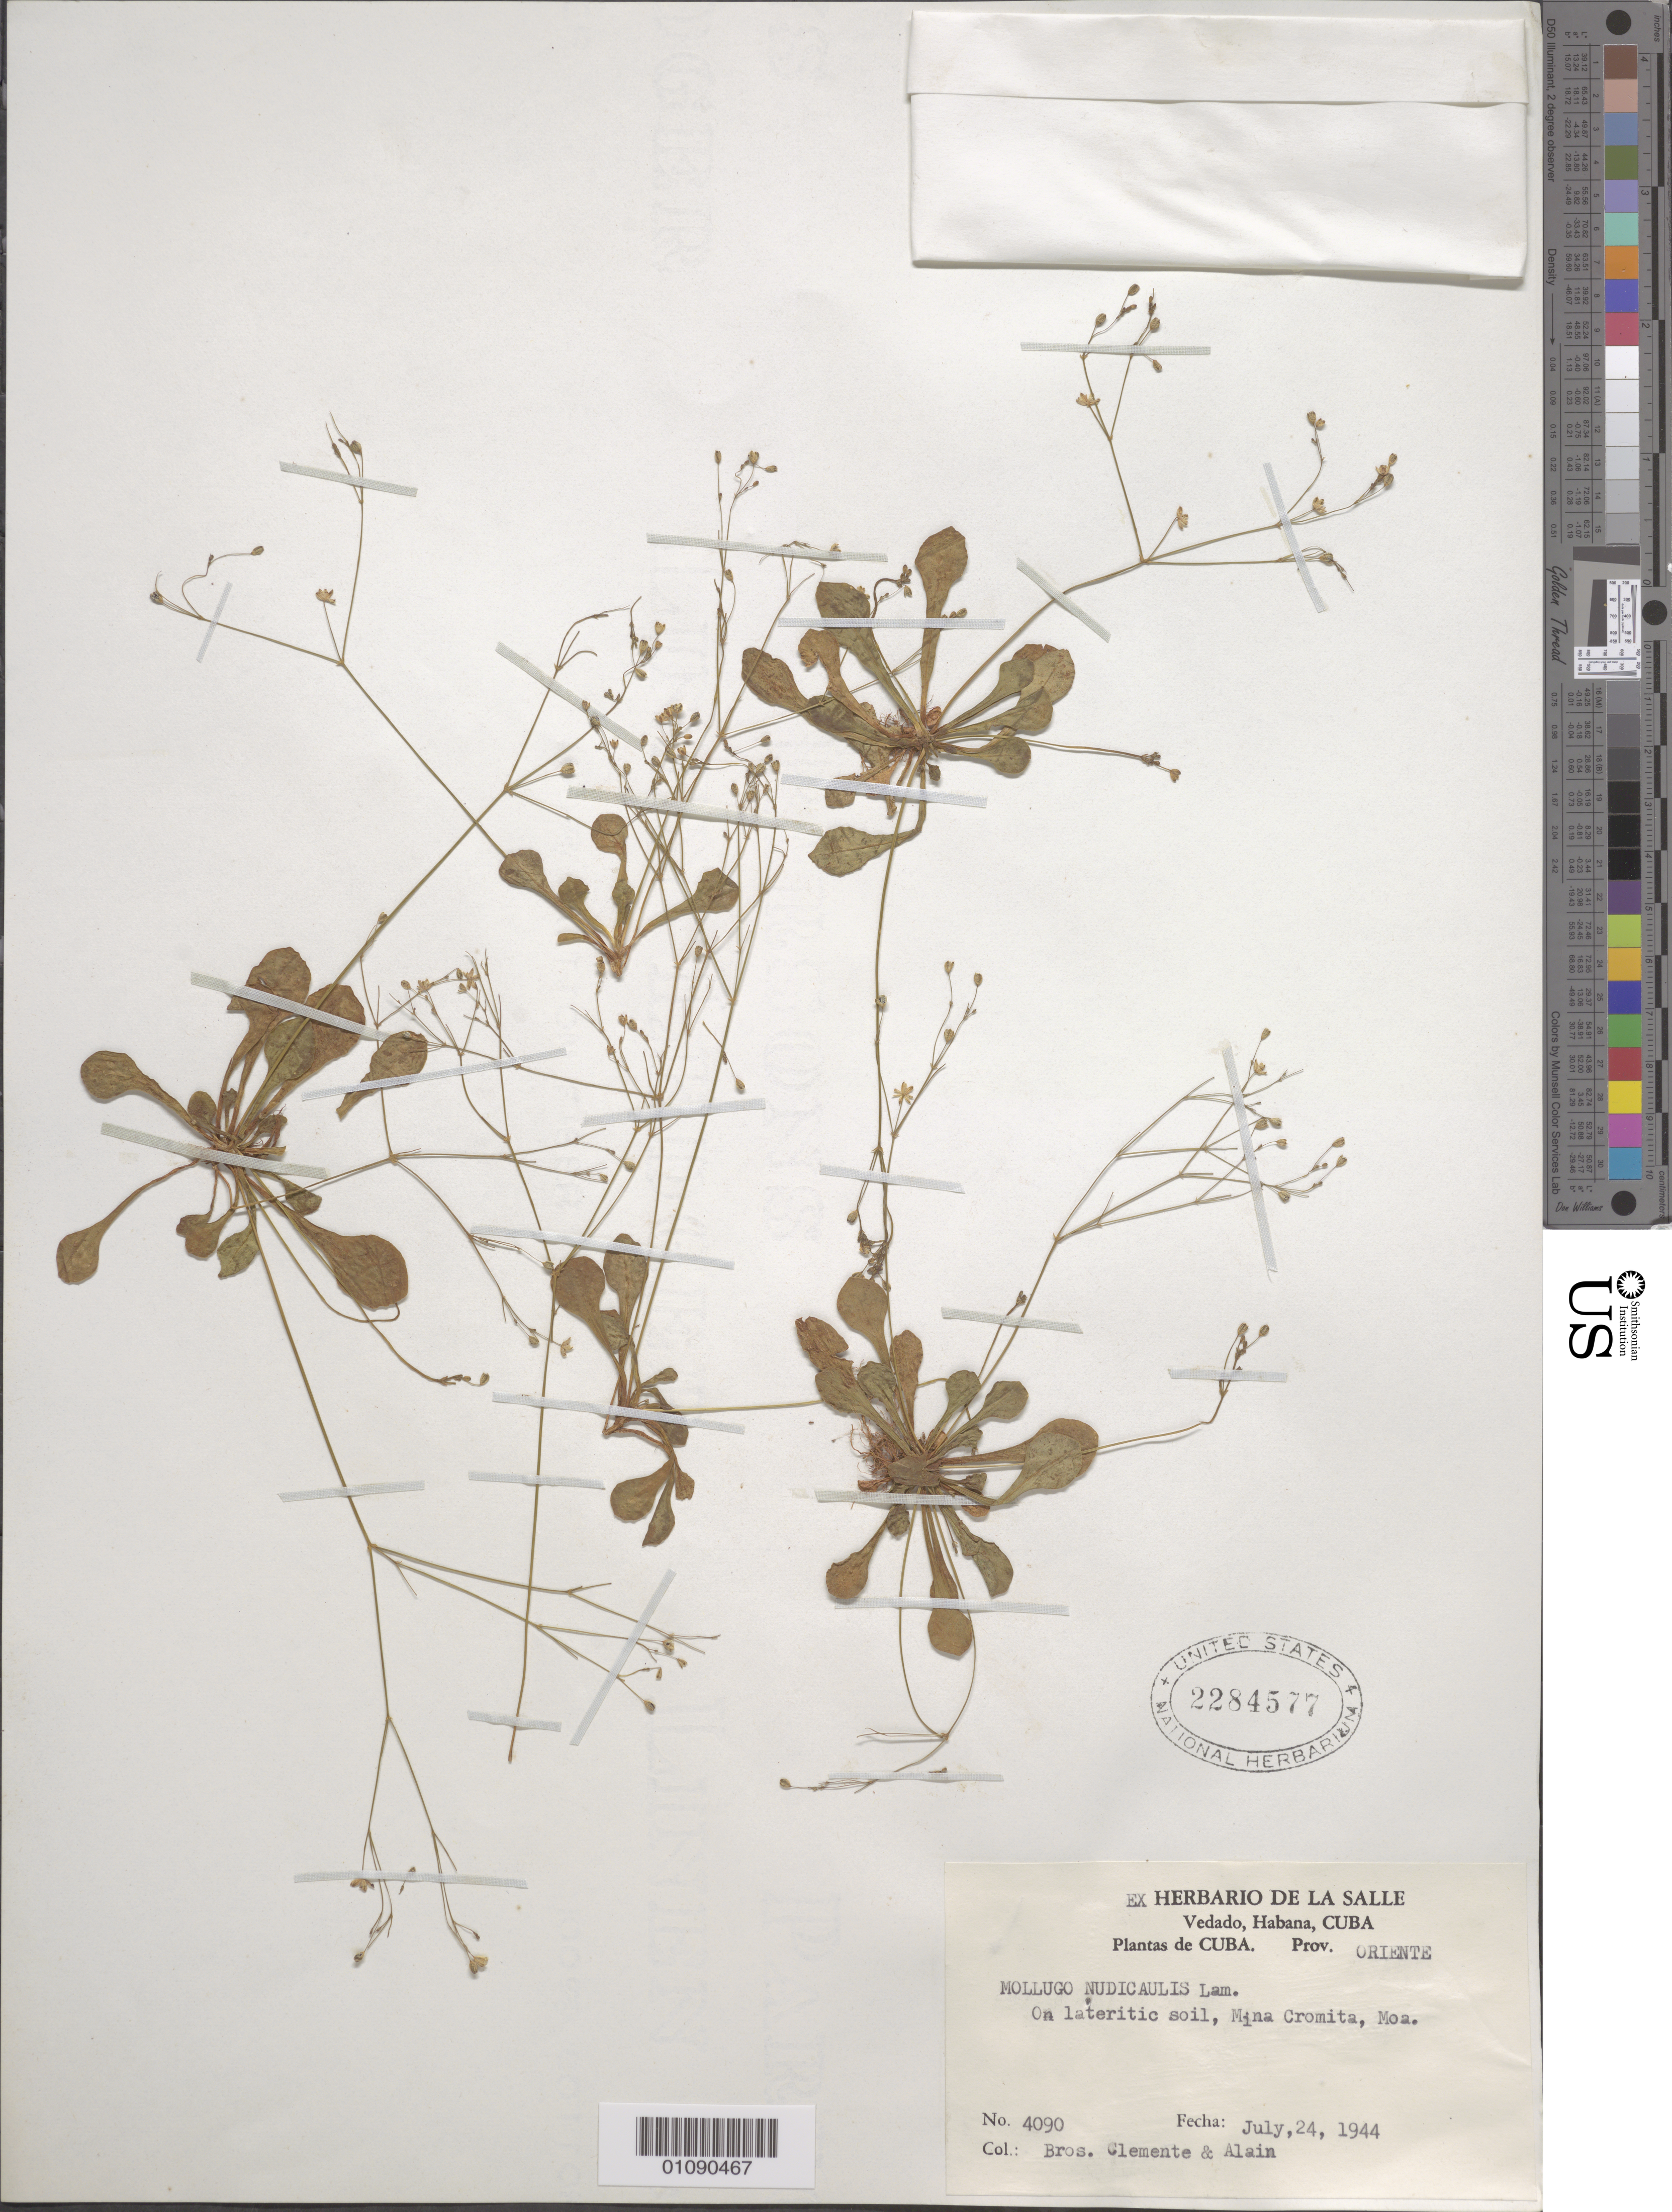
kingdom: Plantae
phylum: Tracheophyta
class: Magnoliopsida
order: Caryophyllales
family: Molluginaceae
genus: Paramollugo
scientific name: Paramollugo spathulata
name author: (Sw.) Sukhor.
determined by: Strong, Mark T., (BOT), Smithsonian Institution - National Museum of Natural History (UNITED STATES)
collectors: Bro. Clemente & A. H. Liogier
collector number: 4090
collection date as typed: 24 Jul 1944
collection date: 1944-07-24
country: Cuba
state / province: Holguín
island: Cuba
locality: Oriente, Moa, Mina Cromita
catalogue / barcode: US 2284577